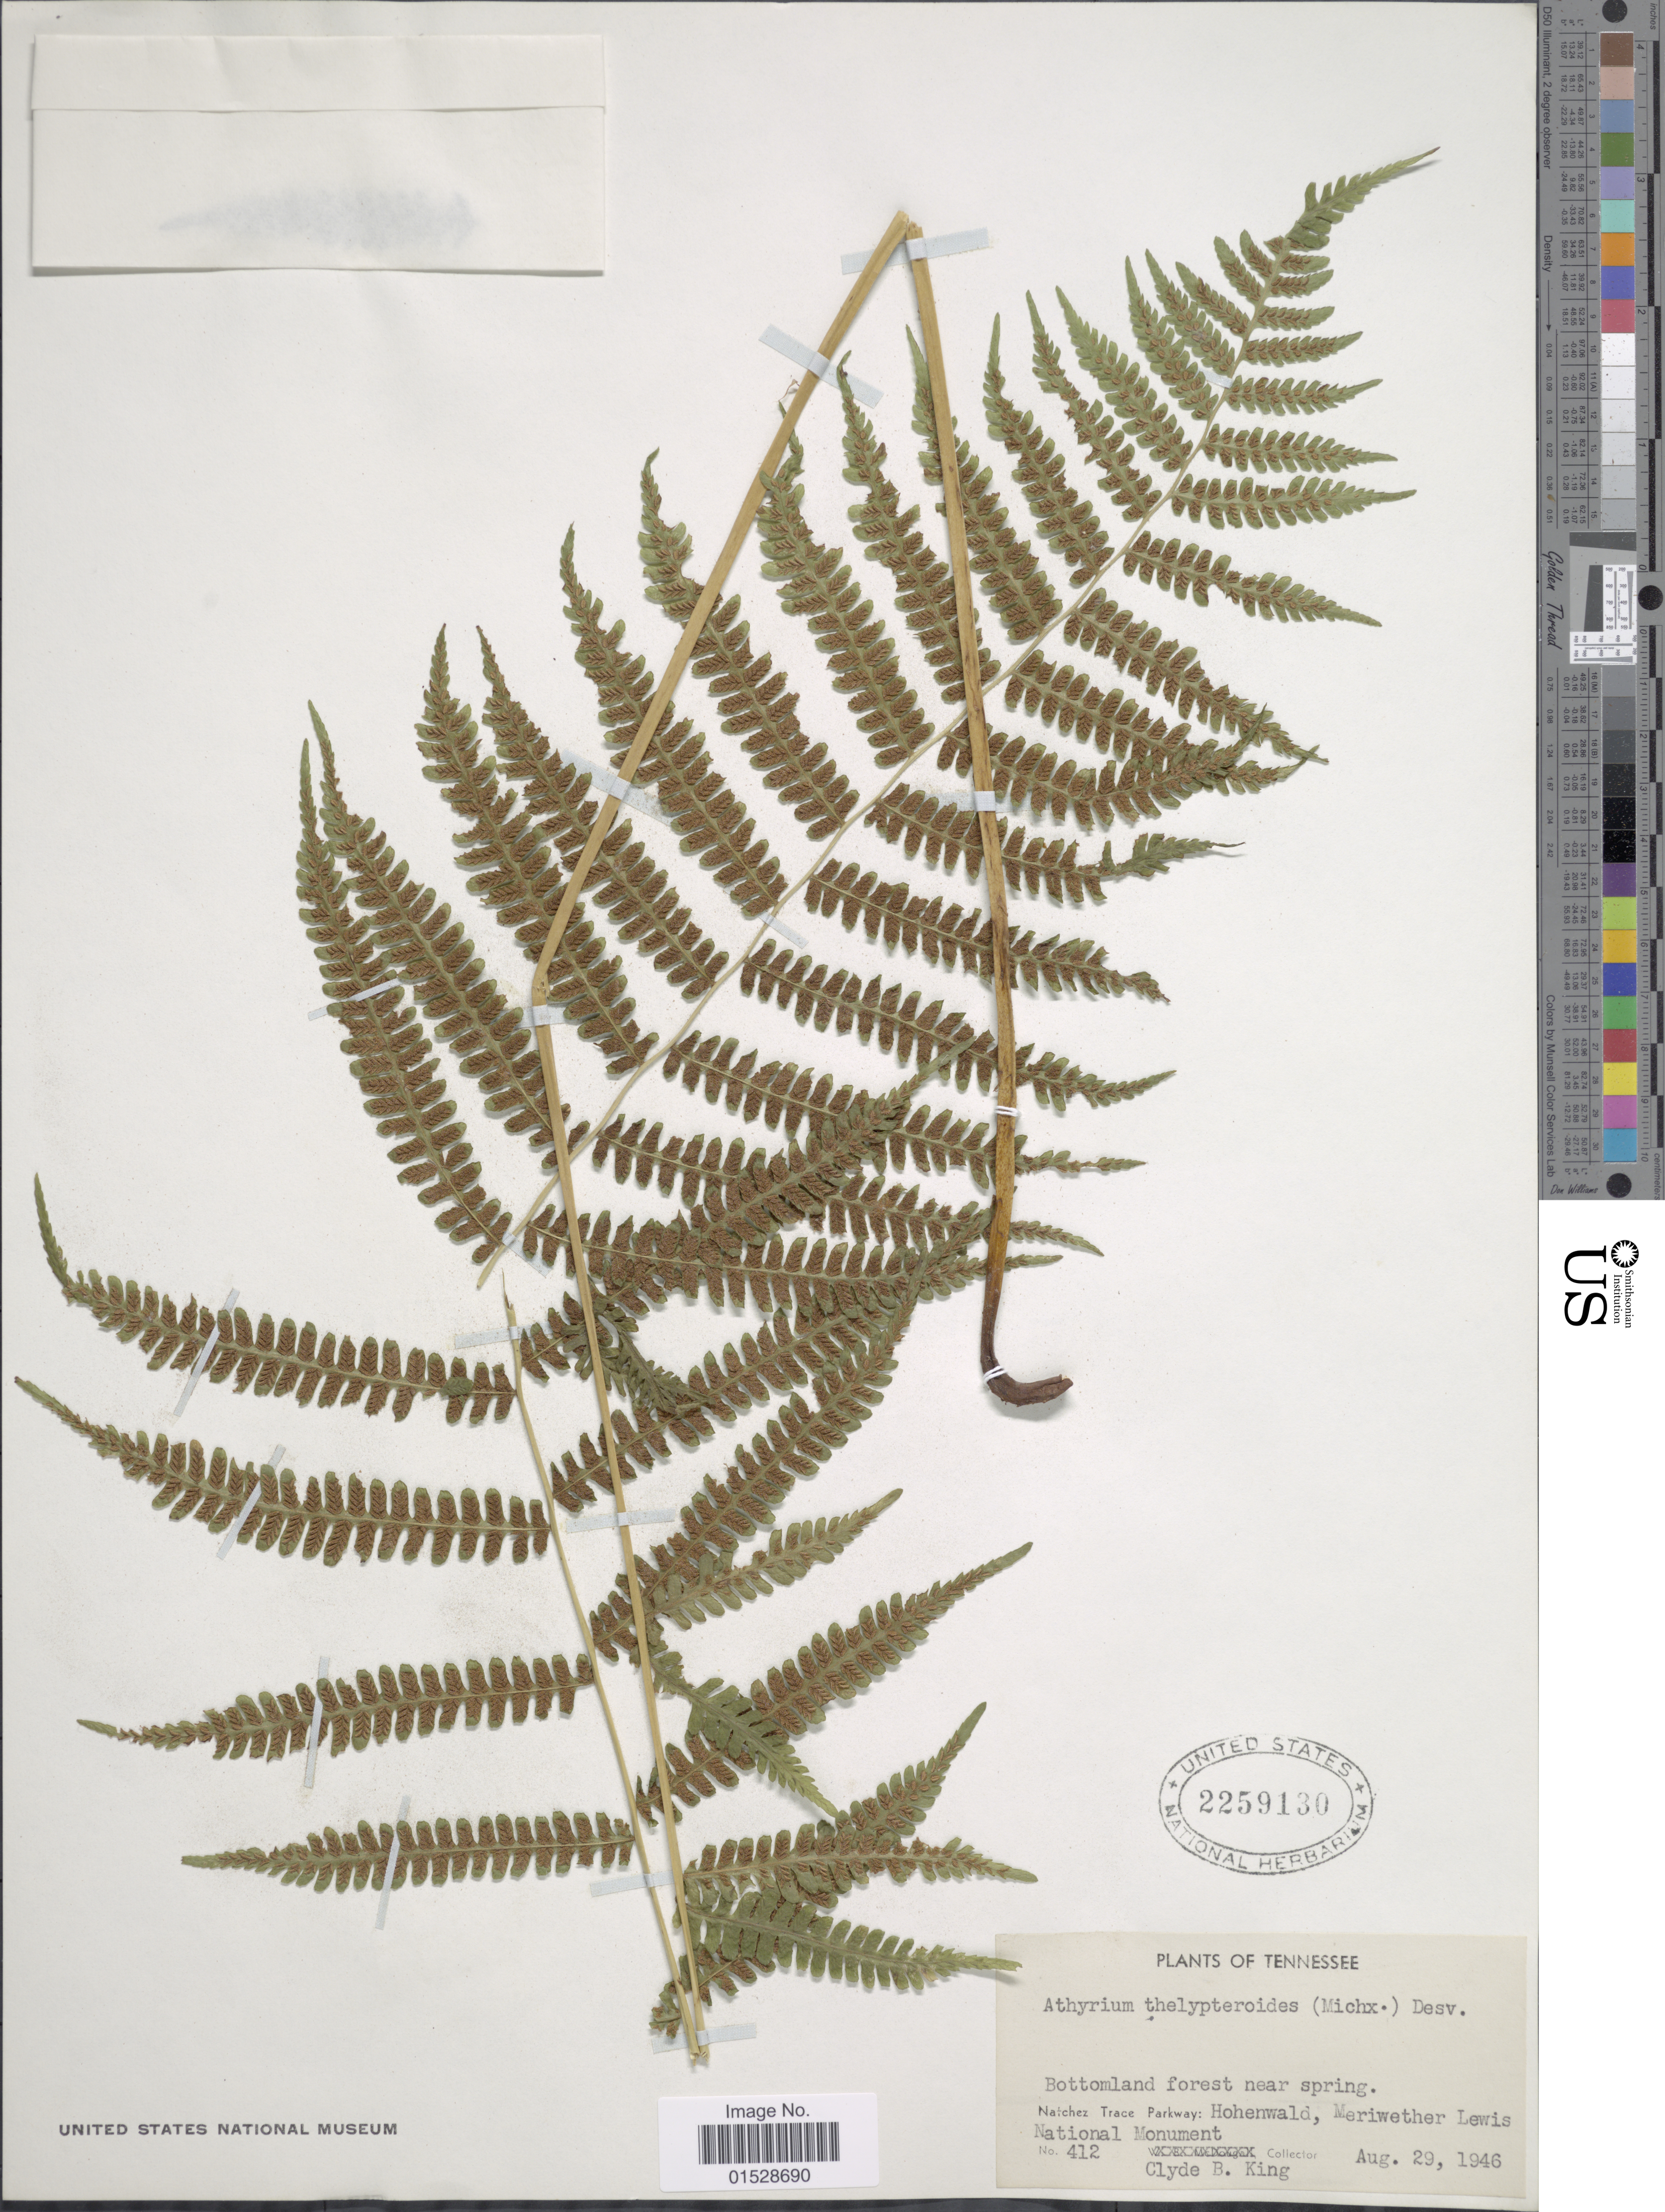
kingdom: Plantae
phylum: Tracheophyta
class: Polypodiopsida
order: Polypodiales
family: Athyriaceae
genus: Deparia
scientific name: Deparia acrostichoides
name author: (Sw.) M. Kato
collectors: C. King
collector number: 412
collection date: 1946-08-29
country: United States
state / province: Tennessee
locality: Bottomland forest near spring, Natchez Trace Parkway: Hohenwald, Meriwether Lewis National Monument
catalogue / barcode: US 2259130